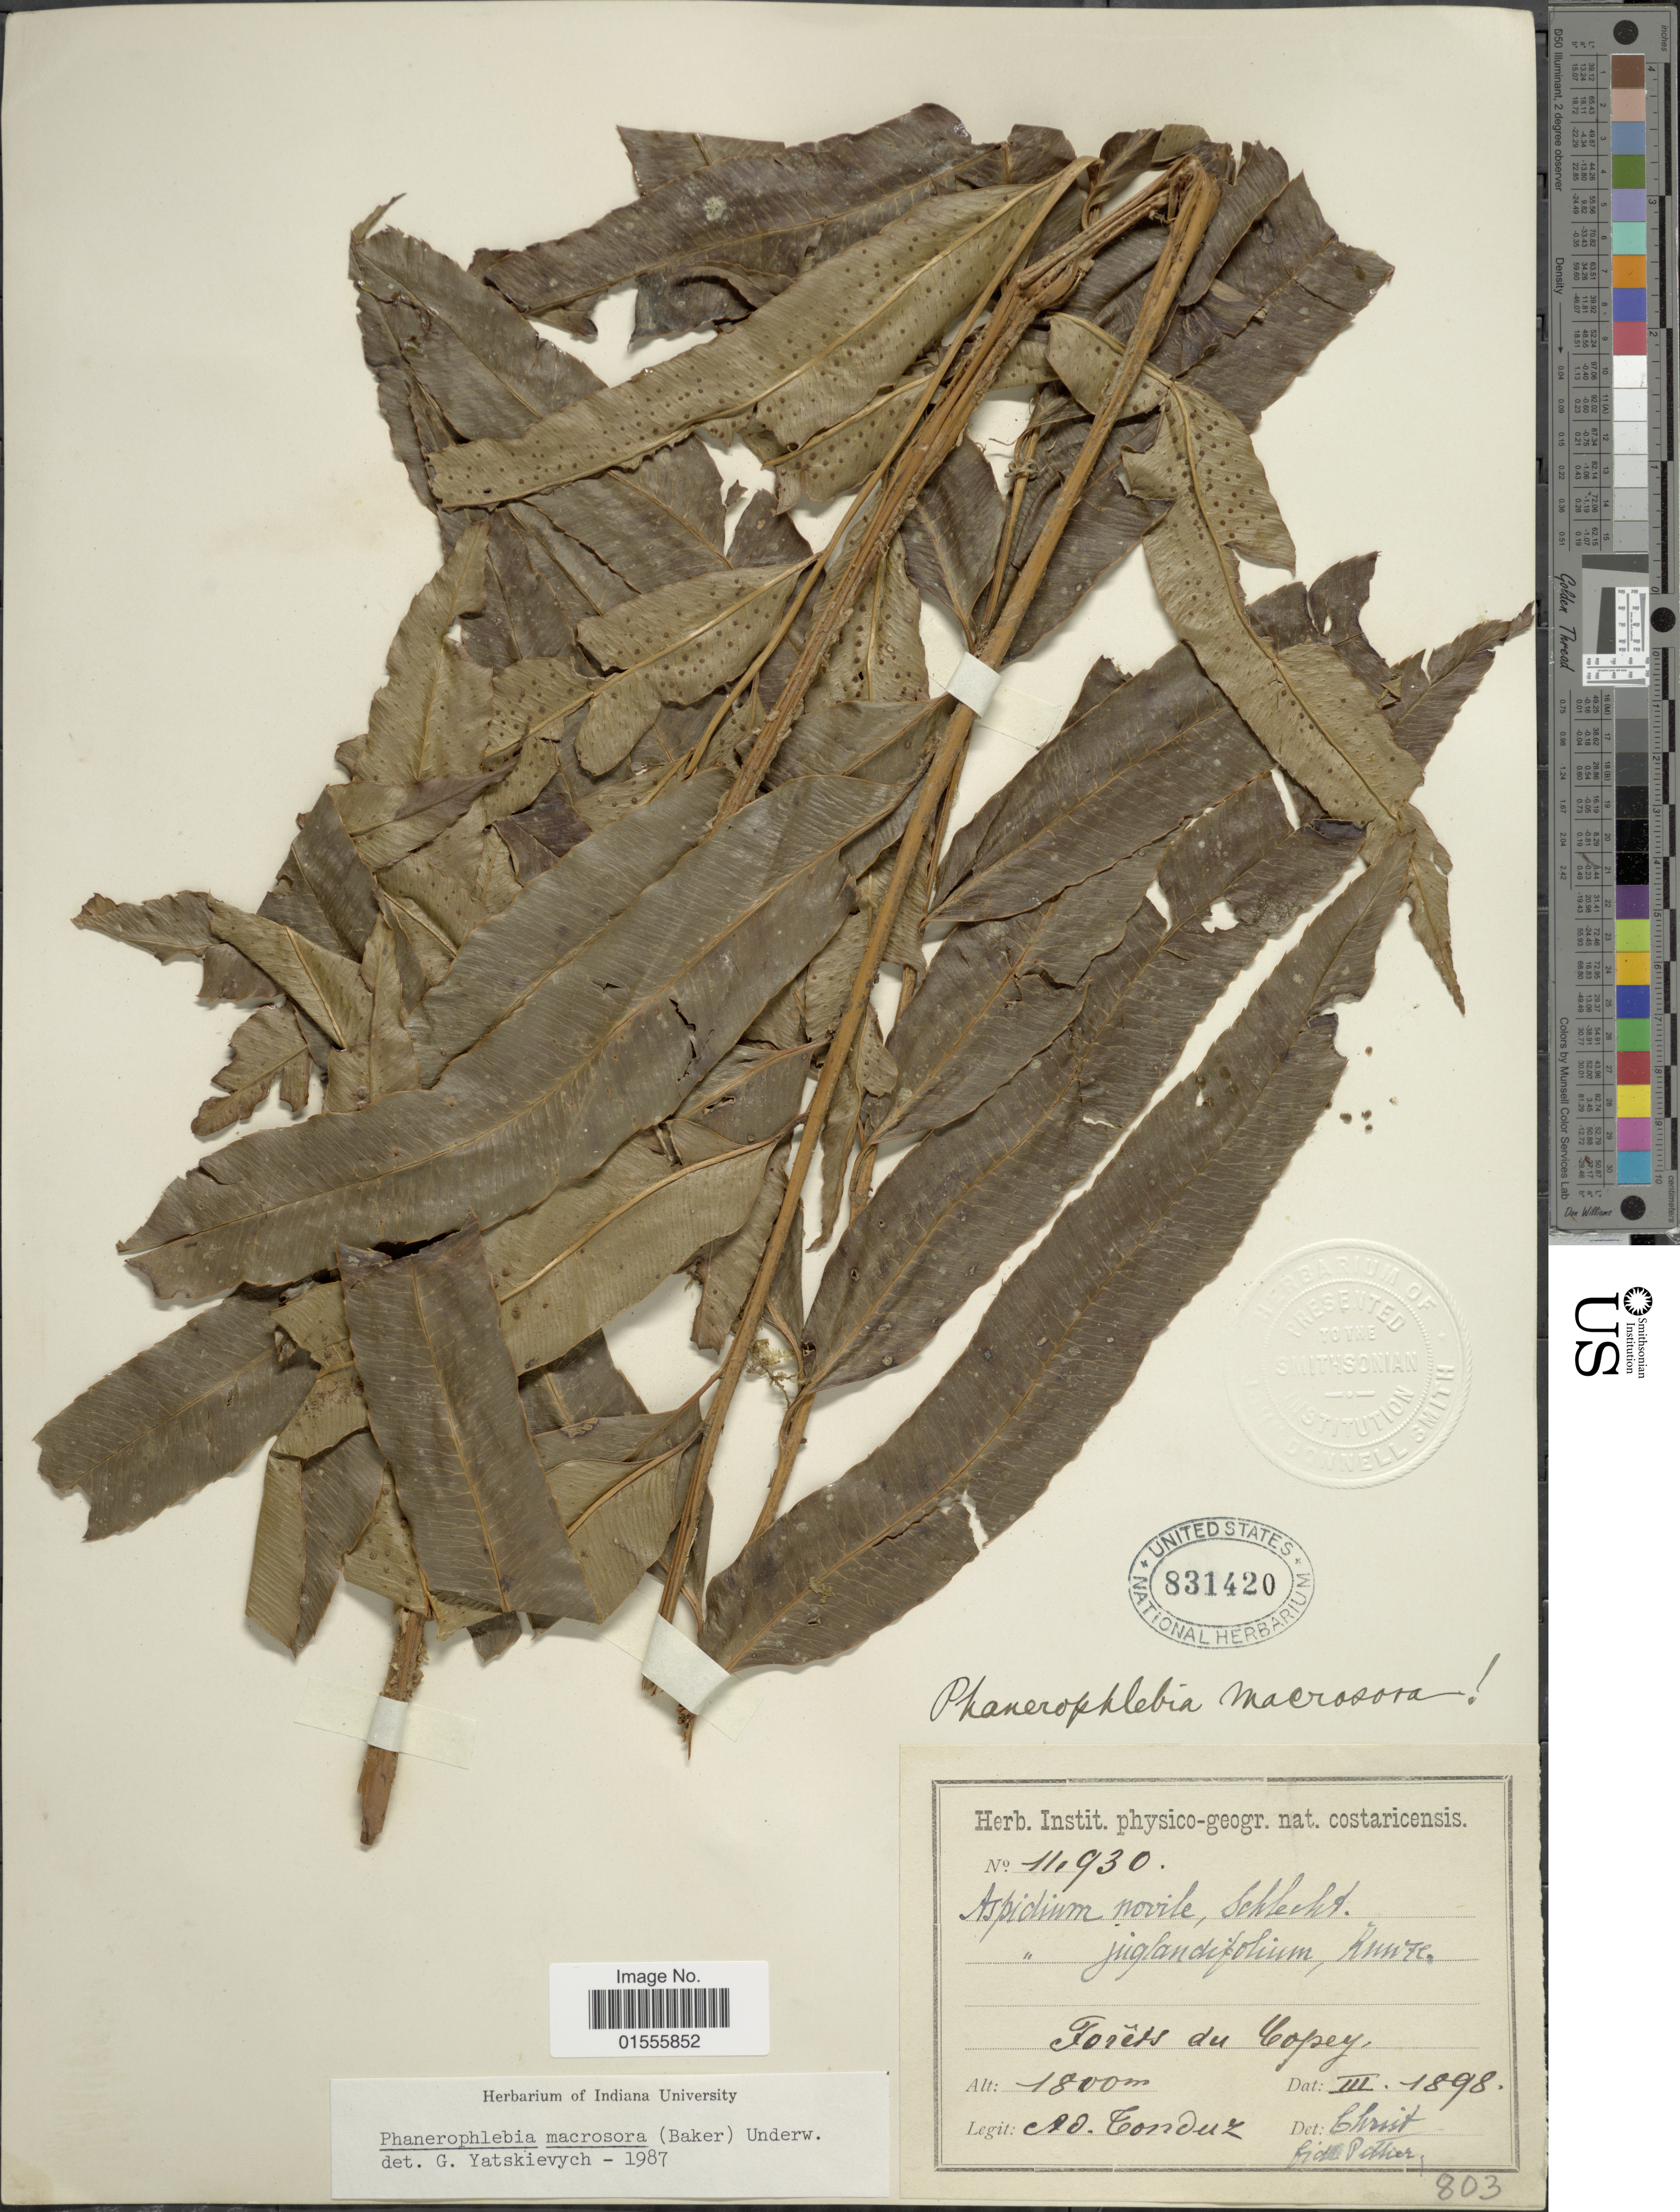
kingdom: Plantae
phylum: Tracheophyta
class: Polypodiopsida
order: Polypodiales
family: Dryopteridaceae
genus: Phanerophlebia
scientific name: Phanerophlebia macrosora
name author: (Baker) Underw.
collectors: A. Tonduz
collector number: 11930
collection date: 1898-03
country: Costa Rica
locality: Forets du Copey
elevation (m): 1800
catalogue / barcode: US 831420